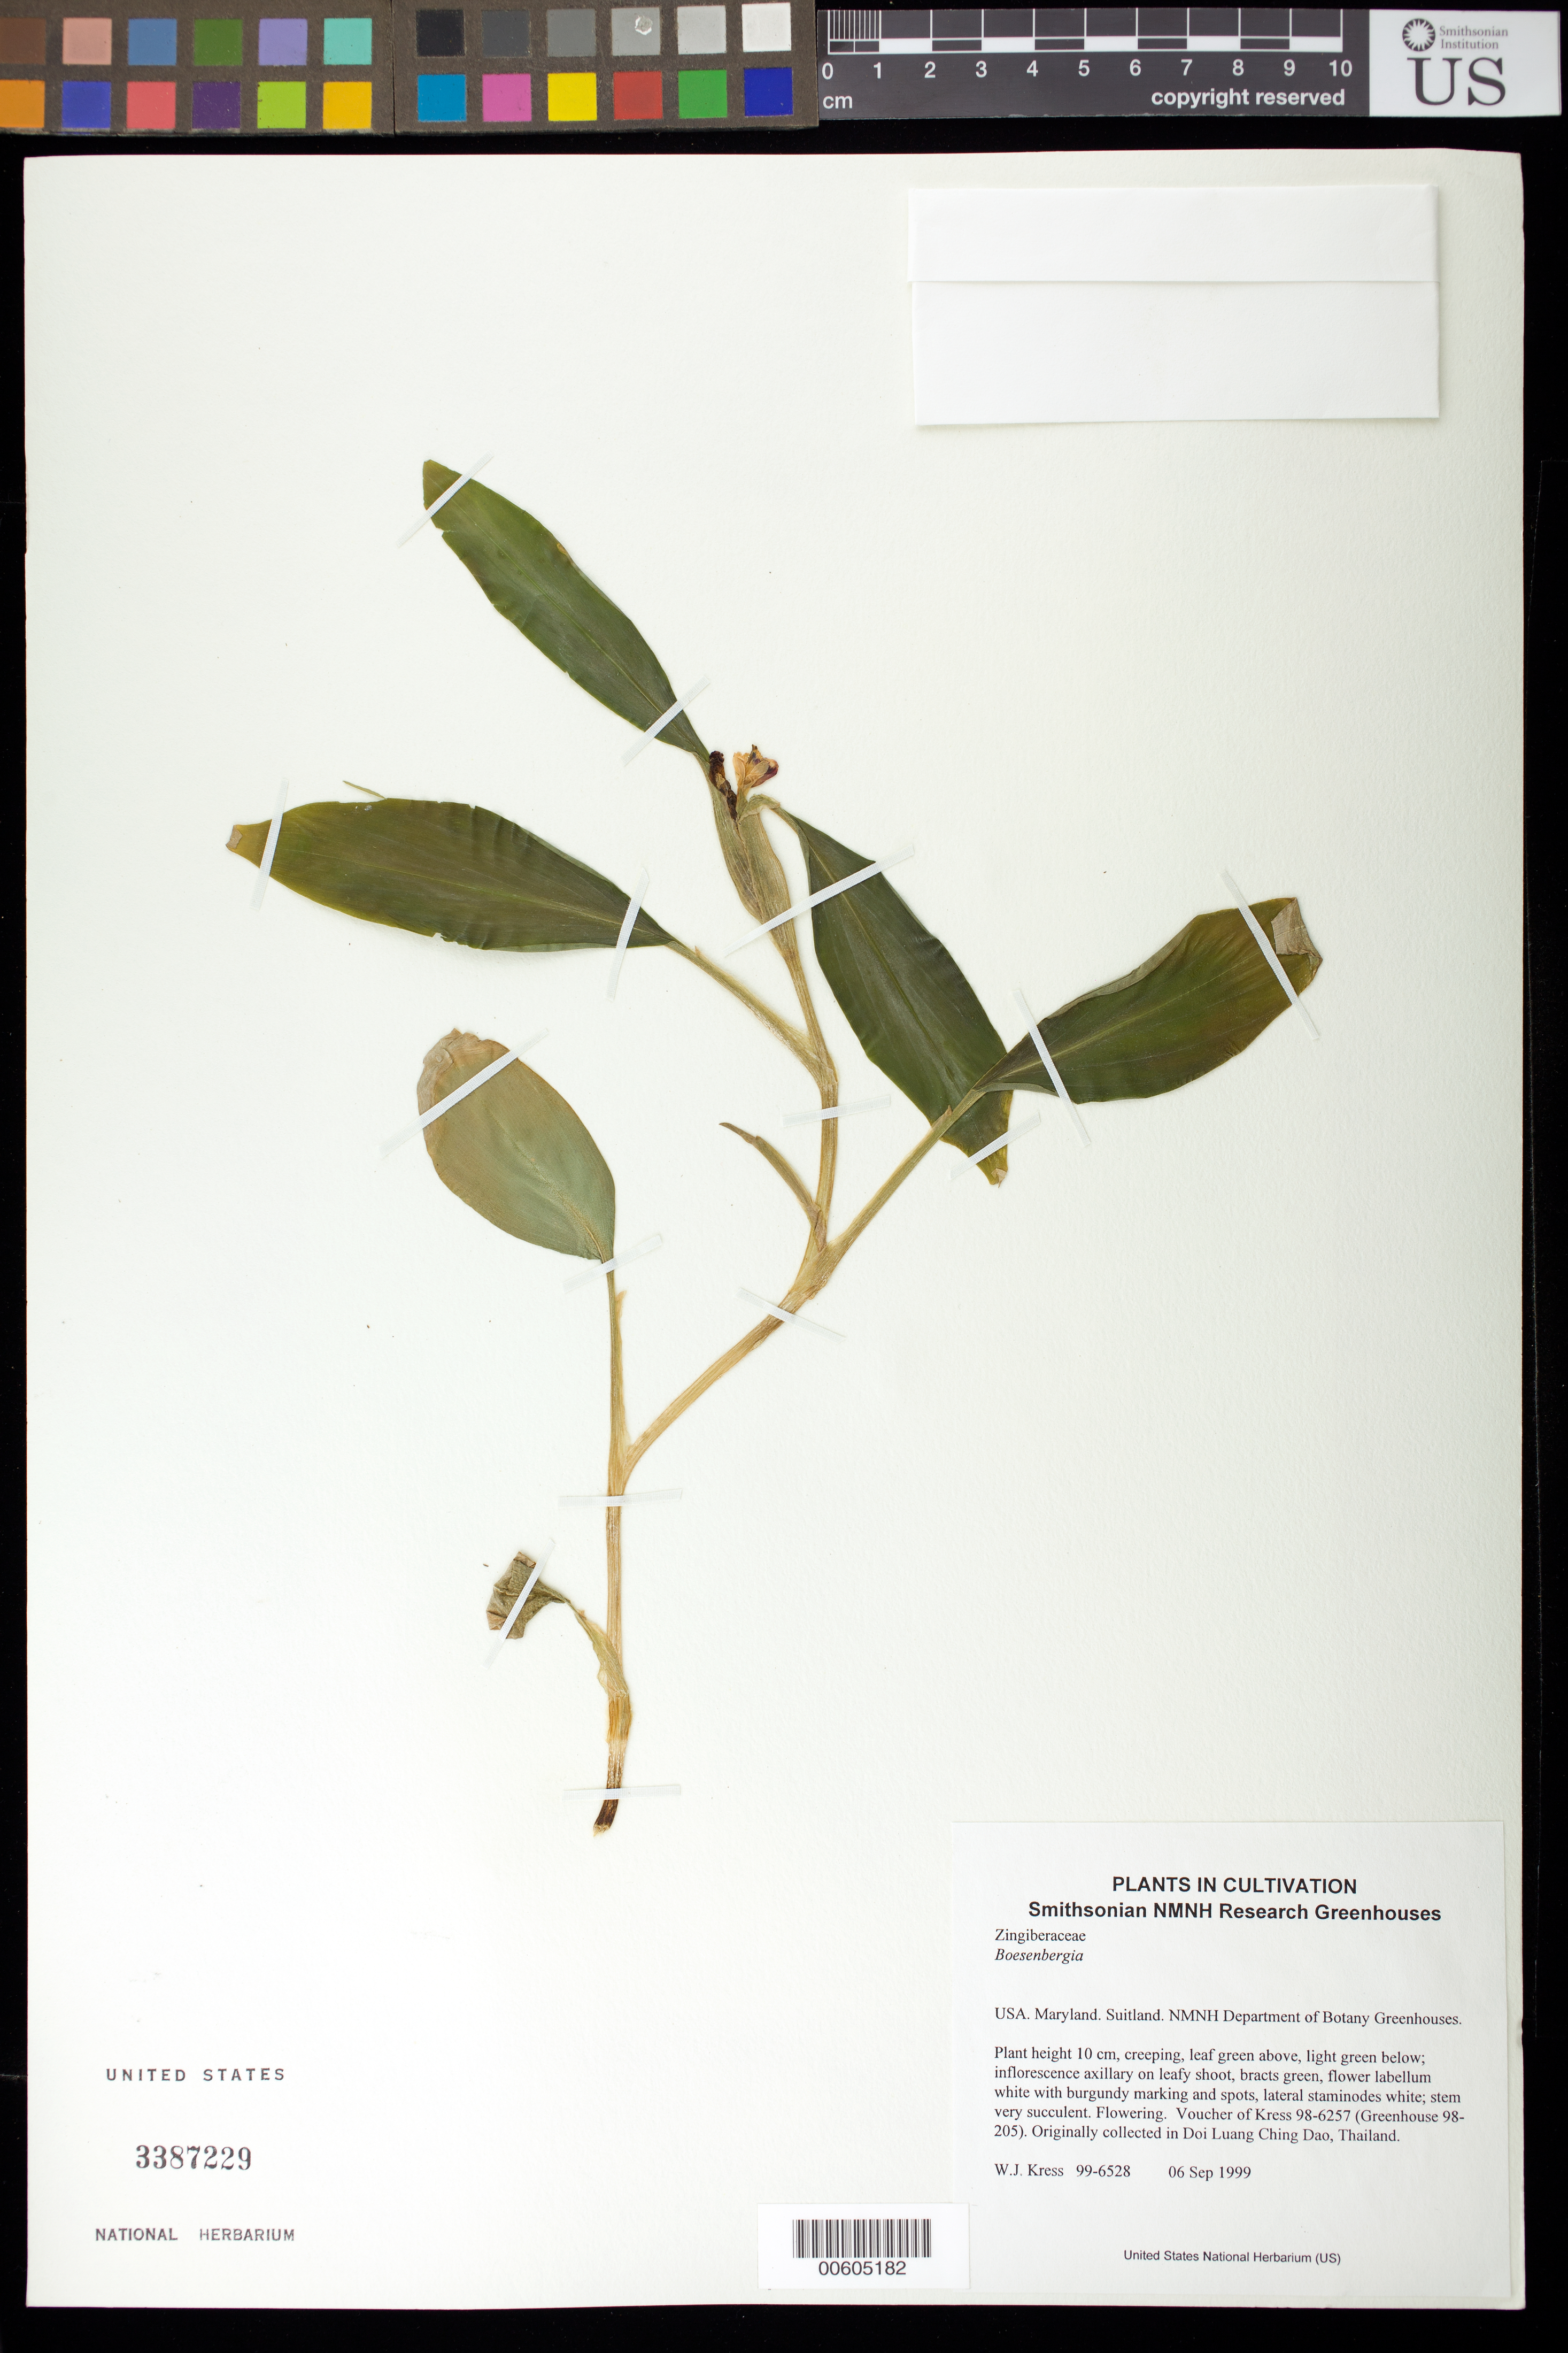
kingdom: Plantae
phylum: Tracheophyta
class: Liliopsida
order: Zingiberales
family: Zingiberaceae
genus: Boesenbergia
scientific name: Boesenbergia sp.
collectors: W. J. Kress & M. Bordelon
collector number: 99-6528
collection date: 1999-09-06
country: United States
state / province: Maryland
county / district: Prince George's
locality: NMNH Botany Research Greenhouses. Suitland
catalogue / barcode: US 3387229